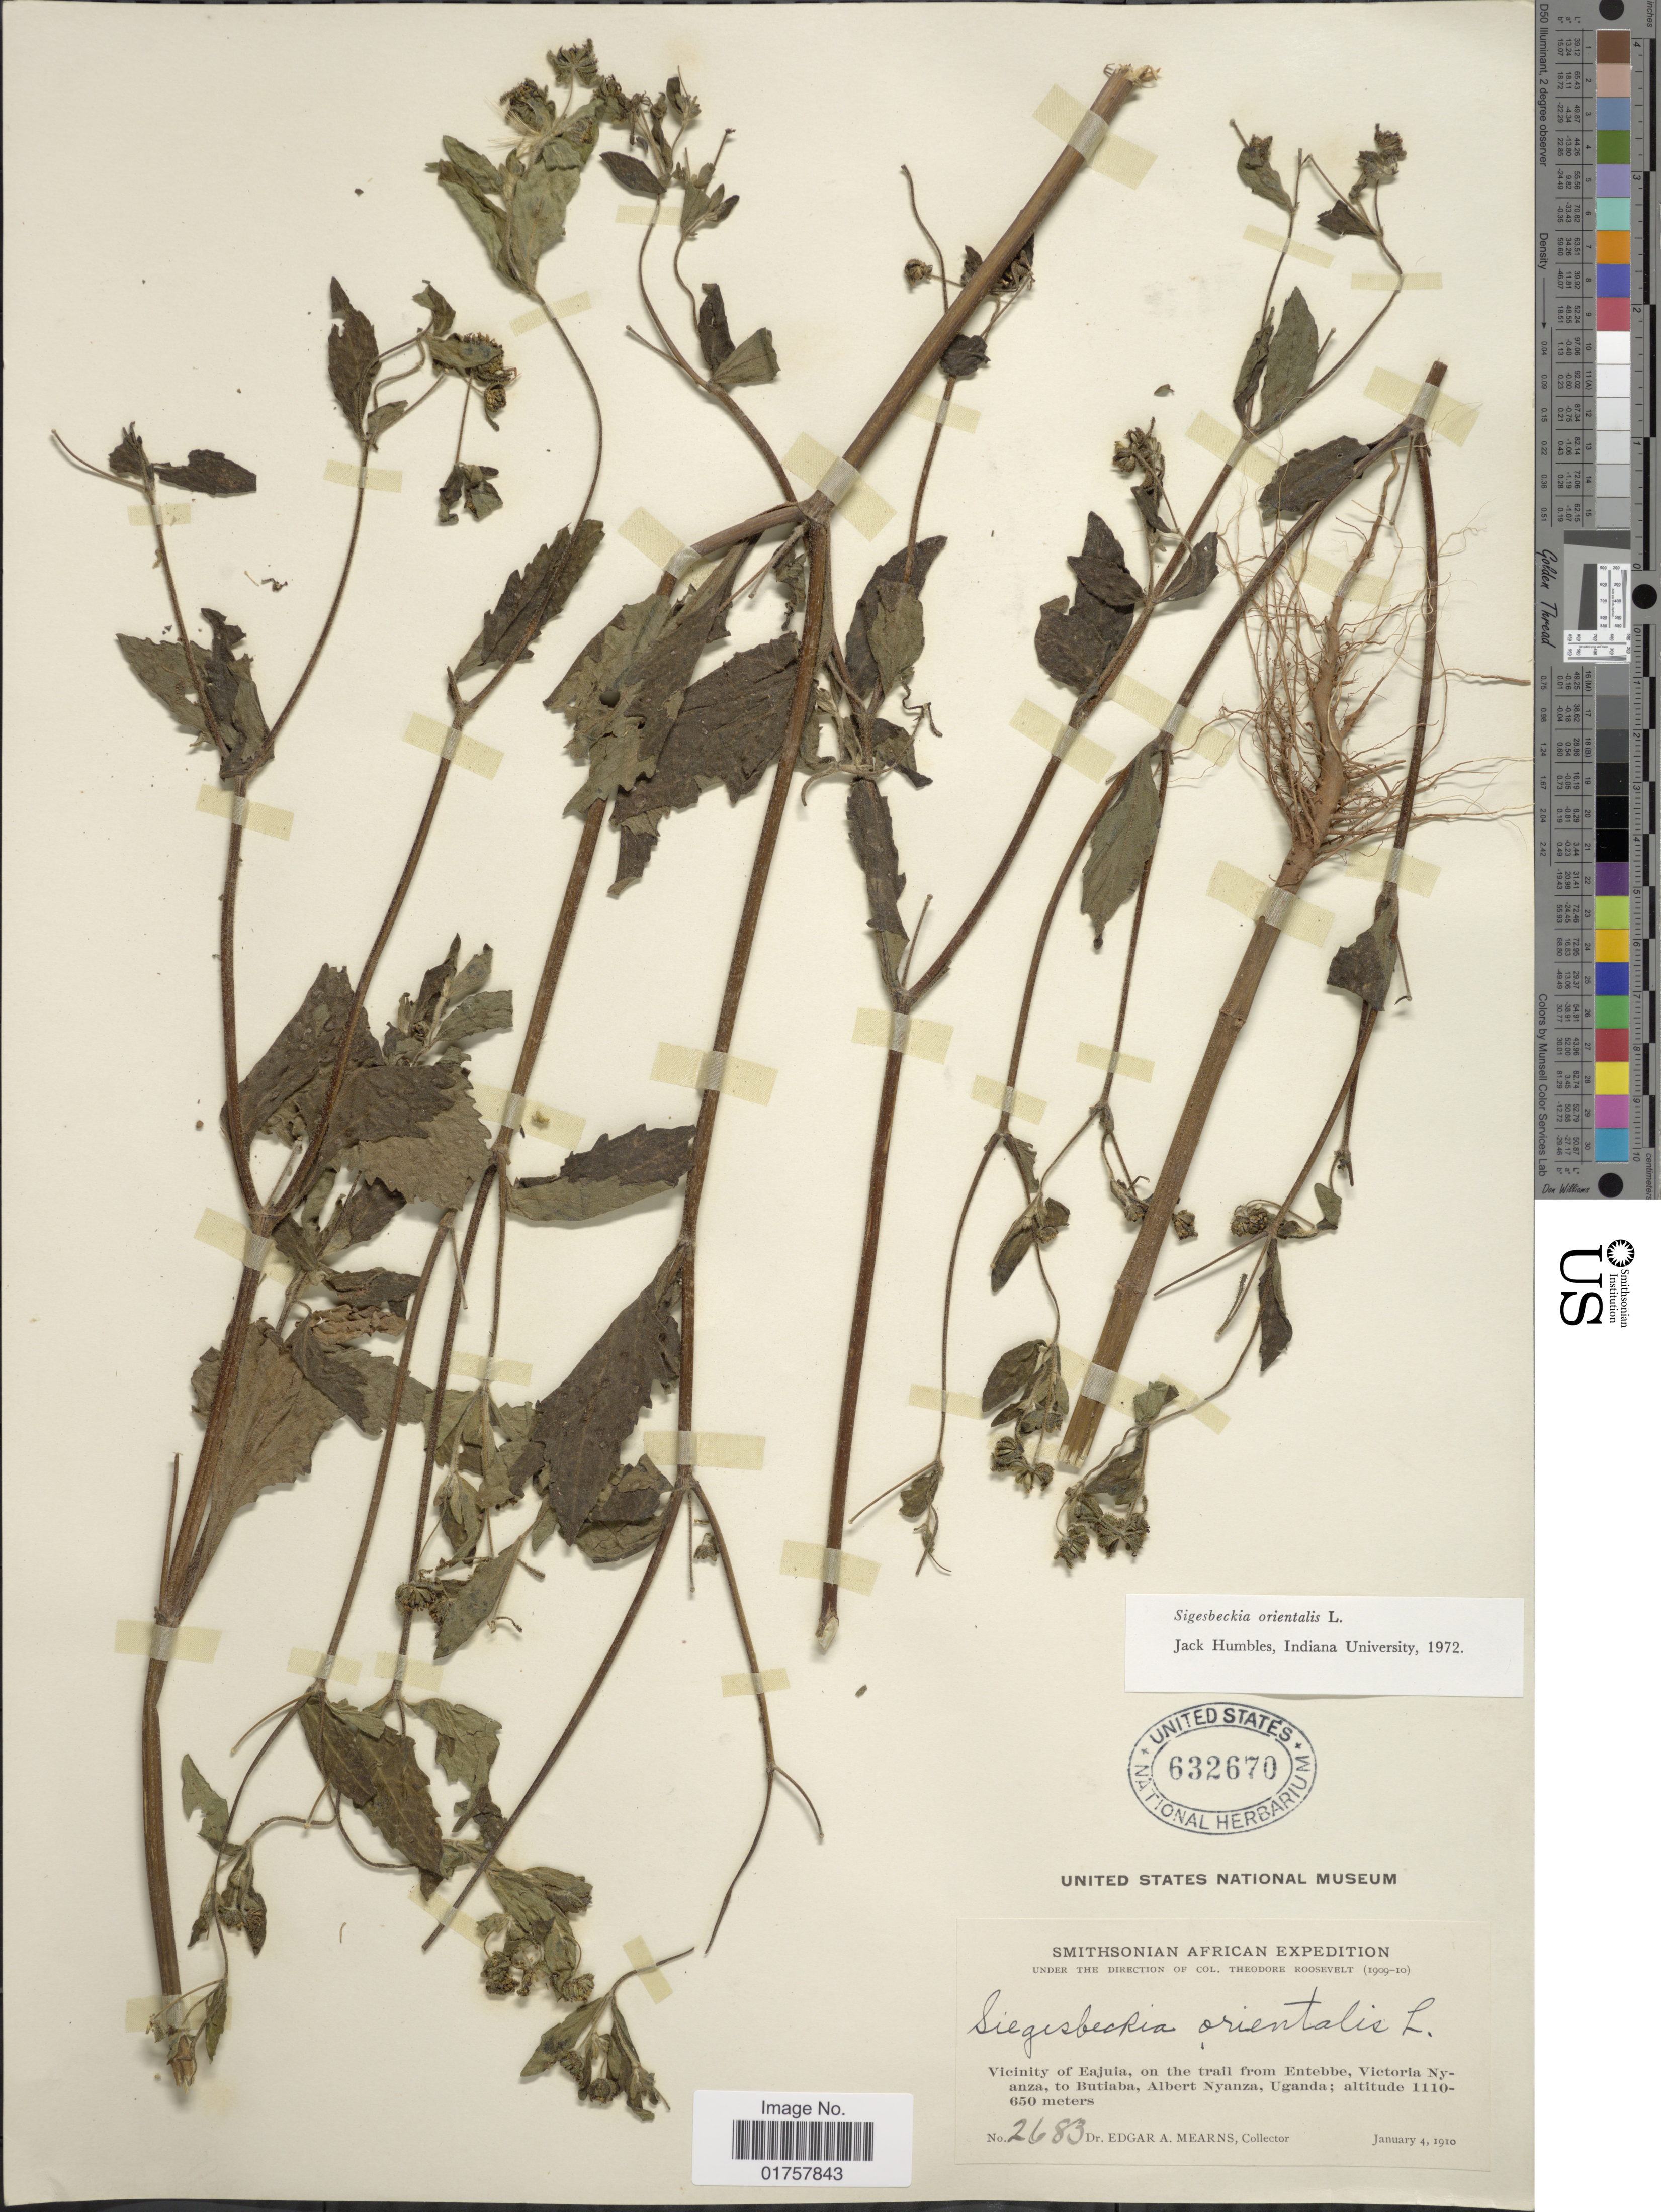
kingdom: Plantae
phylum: Tracheophyta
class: Magnoliopsida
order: Asterales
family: Asteraceae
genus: Sigesbeckia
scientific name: Sigesbeckia orientalis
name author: L.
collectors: E. A. Mearns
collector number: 2683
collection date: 1910-01-04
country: Uganda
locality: Vicinity of Eajuia, on the trail from Entebbe, Victoria Nyanza, to Butiaba, Albert Nyanza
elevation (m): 650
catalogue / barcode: US 632670